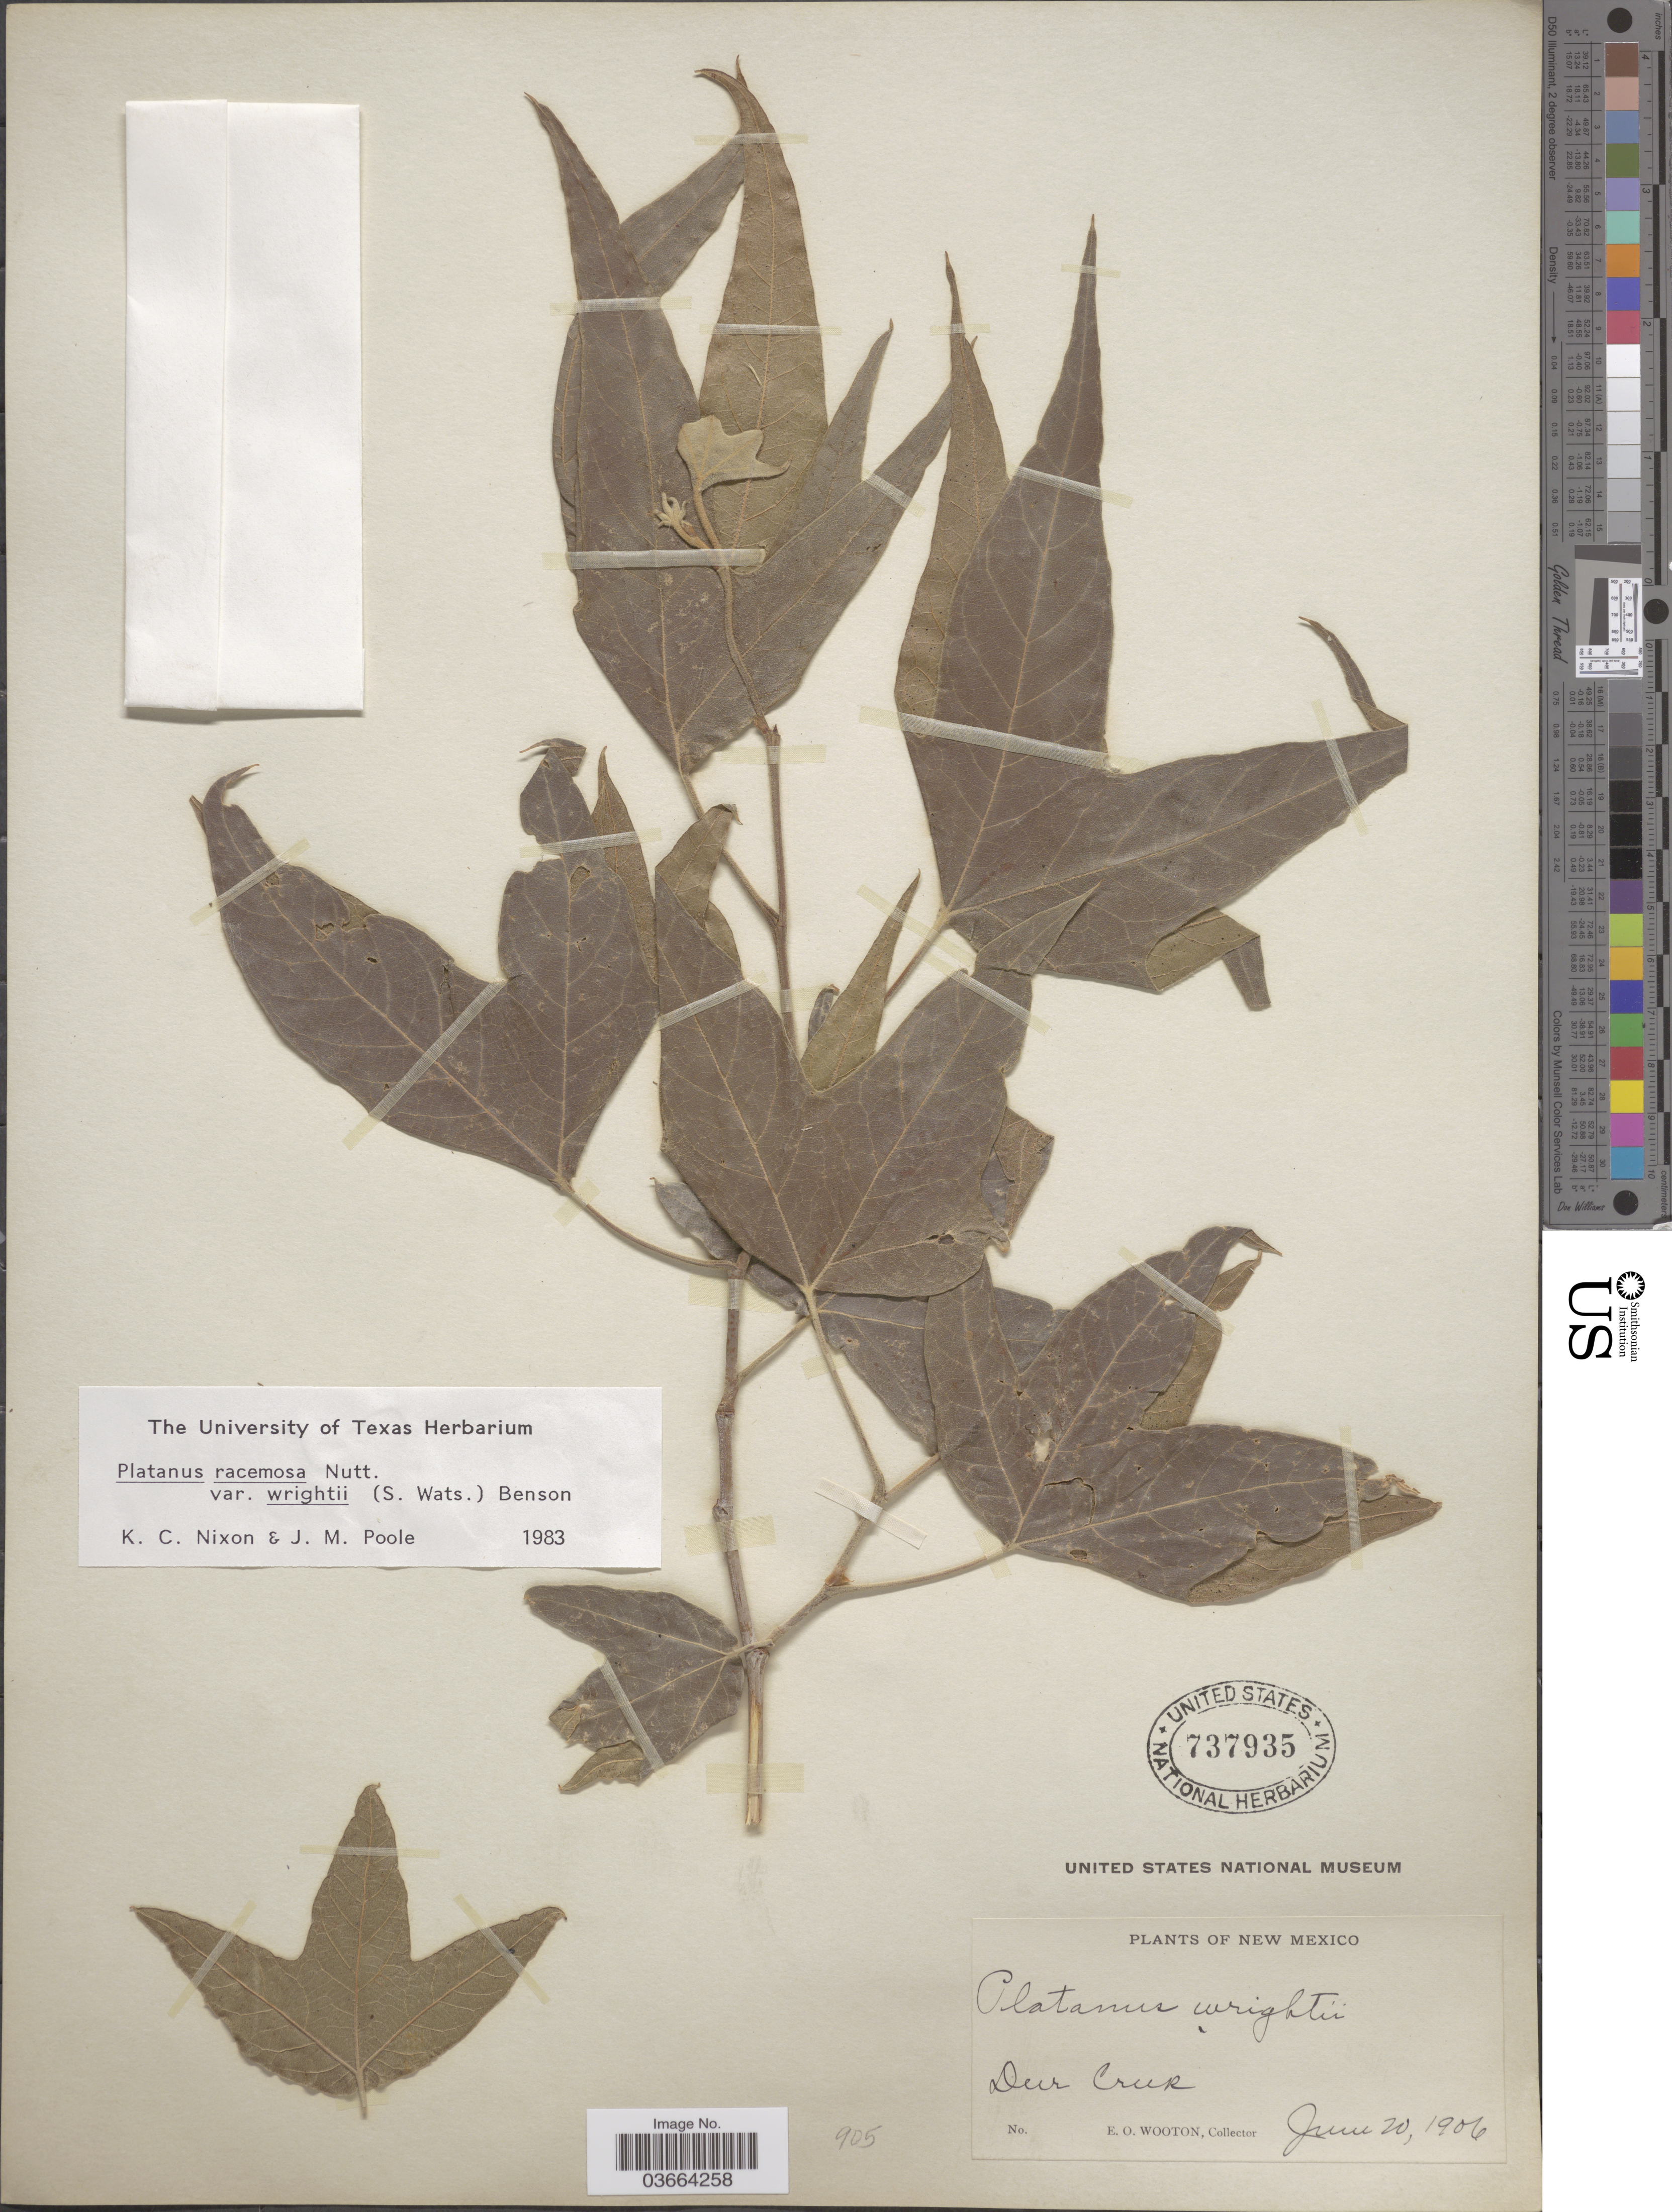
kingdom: Plantae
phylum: Tracheophyta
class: Magnoliopsida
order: Proteales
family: Platanaceae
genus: Platanus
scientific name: Platanus racemosa var. wrightii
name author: (S. Watson) L.D. Benson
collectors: E. O. Wooton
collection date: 1906-06-20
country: United States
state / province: New Mexico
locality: Deer Creek.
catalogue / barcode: US 737935